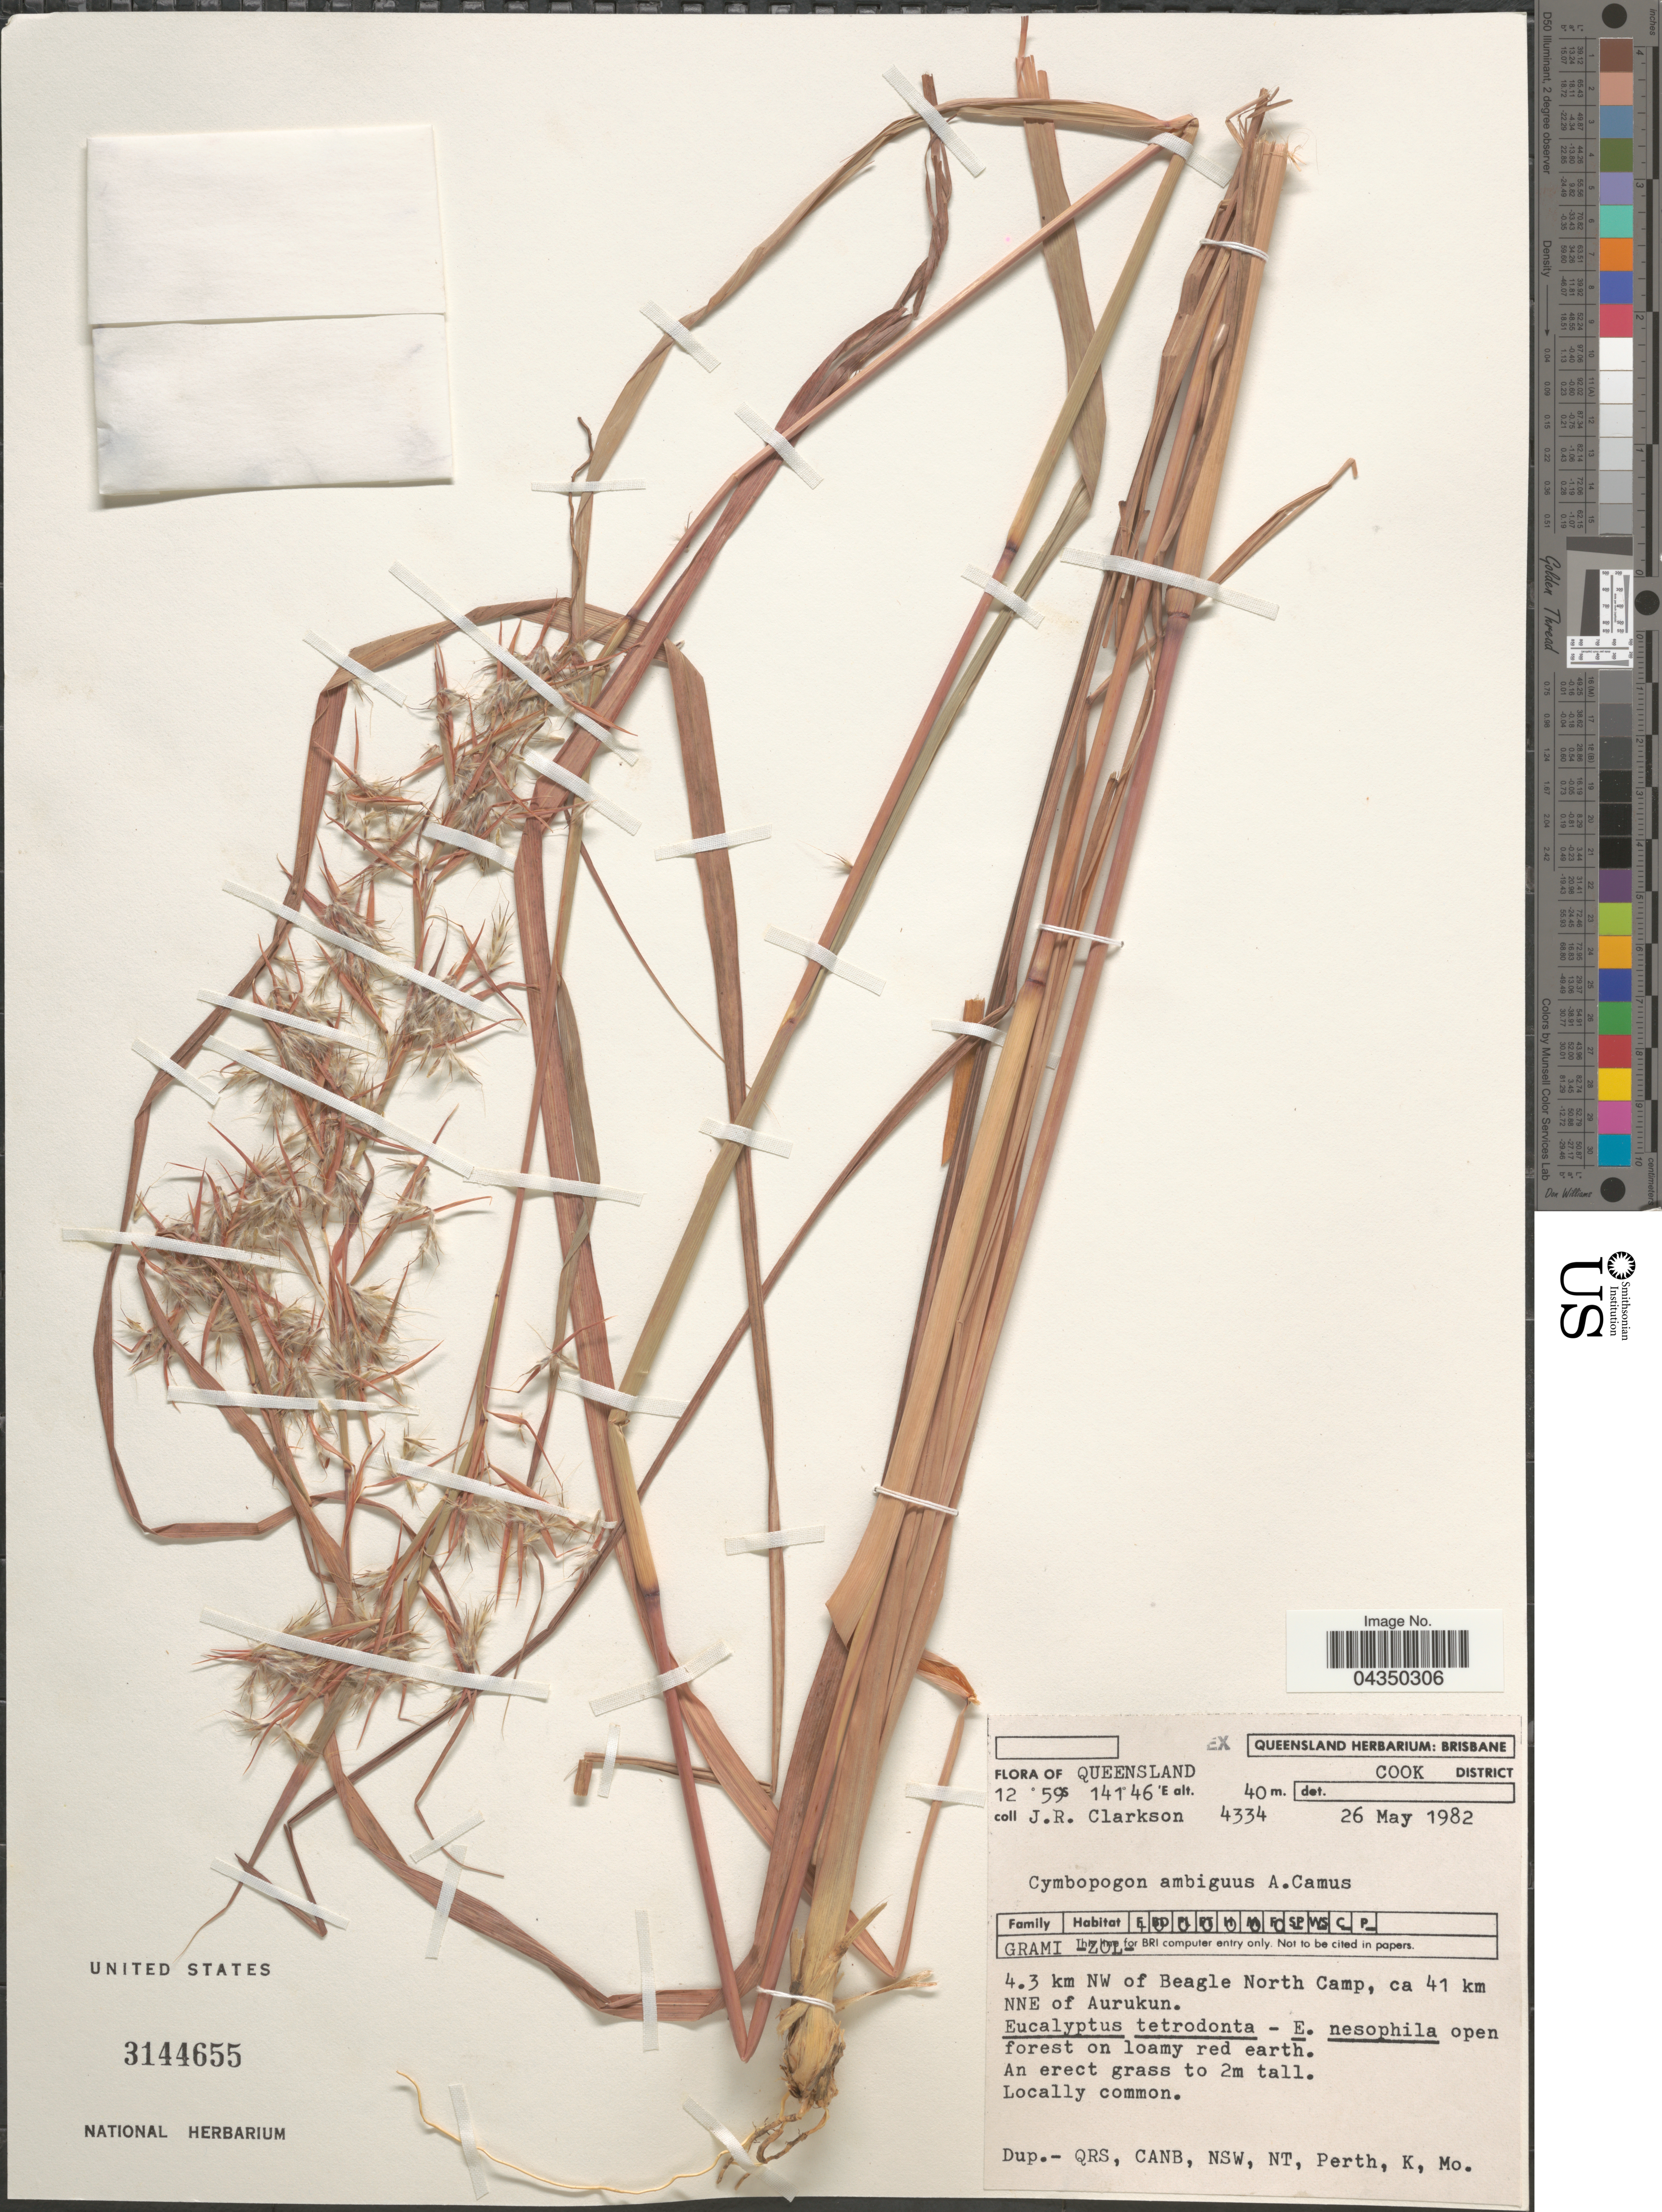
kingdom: Plantae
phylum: Tracheophyta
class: Liliopsida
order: Poales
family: Poaceae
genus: Cymbopogon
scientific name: Cymbopogon ambiguus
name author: A. Camus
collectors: J. Clarkson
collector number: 4334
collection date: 1982-05-26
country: Australia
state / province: Queensland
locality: Cook District. 4.3 km NW of Beagle North Camp, ca 41 km NNE of Aurukun.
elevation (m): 40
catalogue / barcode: US 3144655